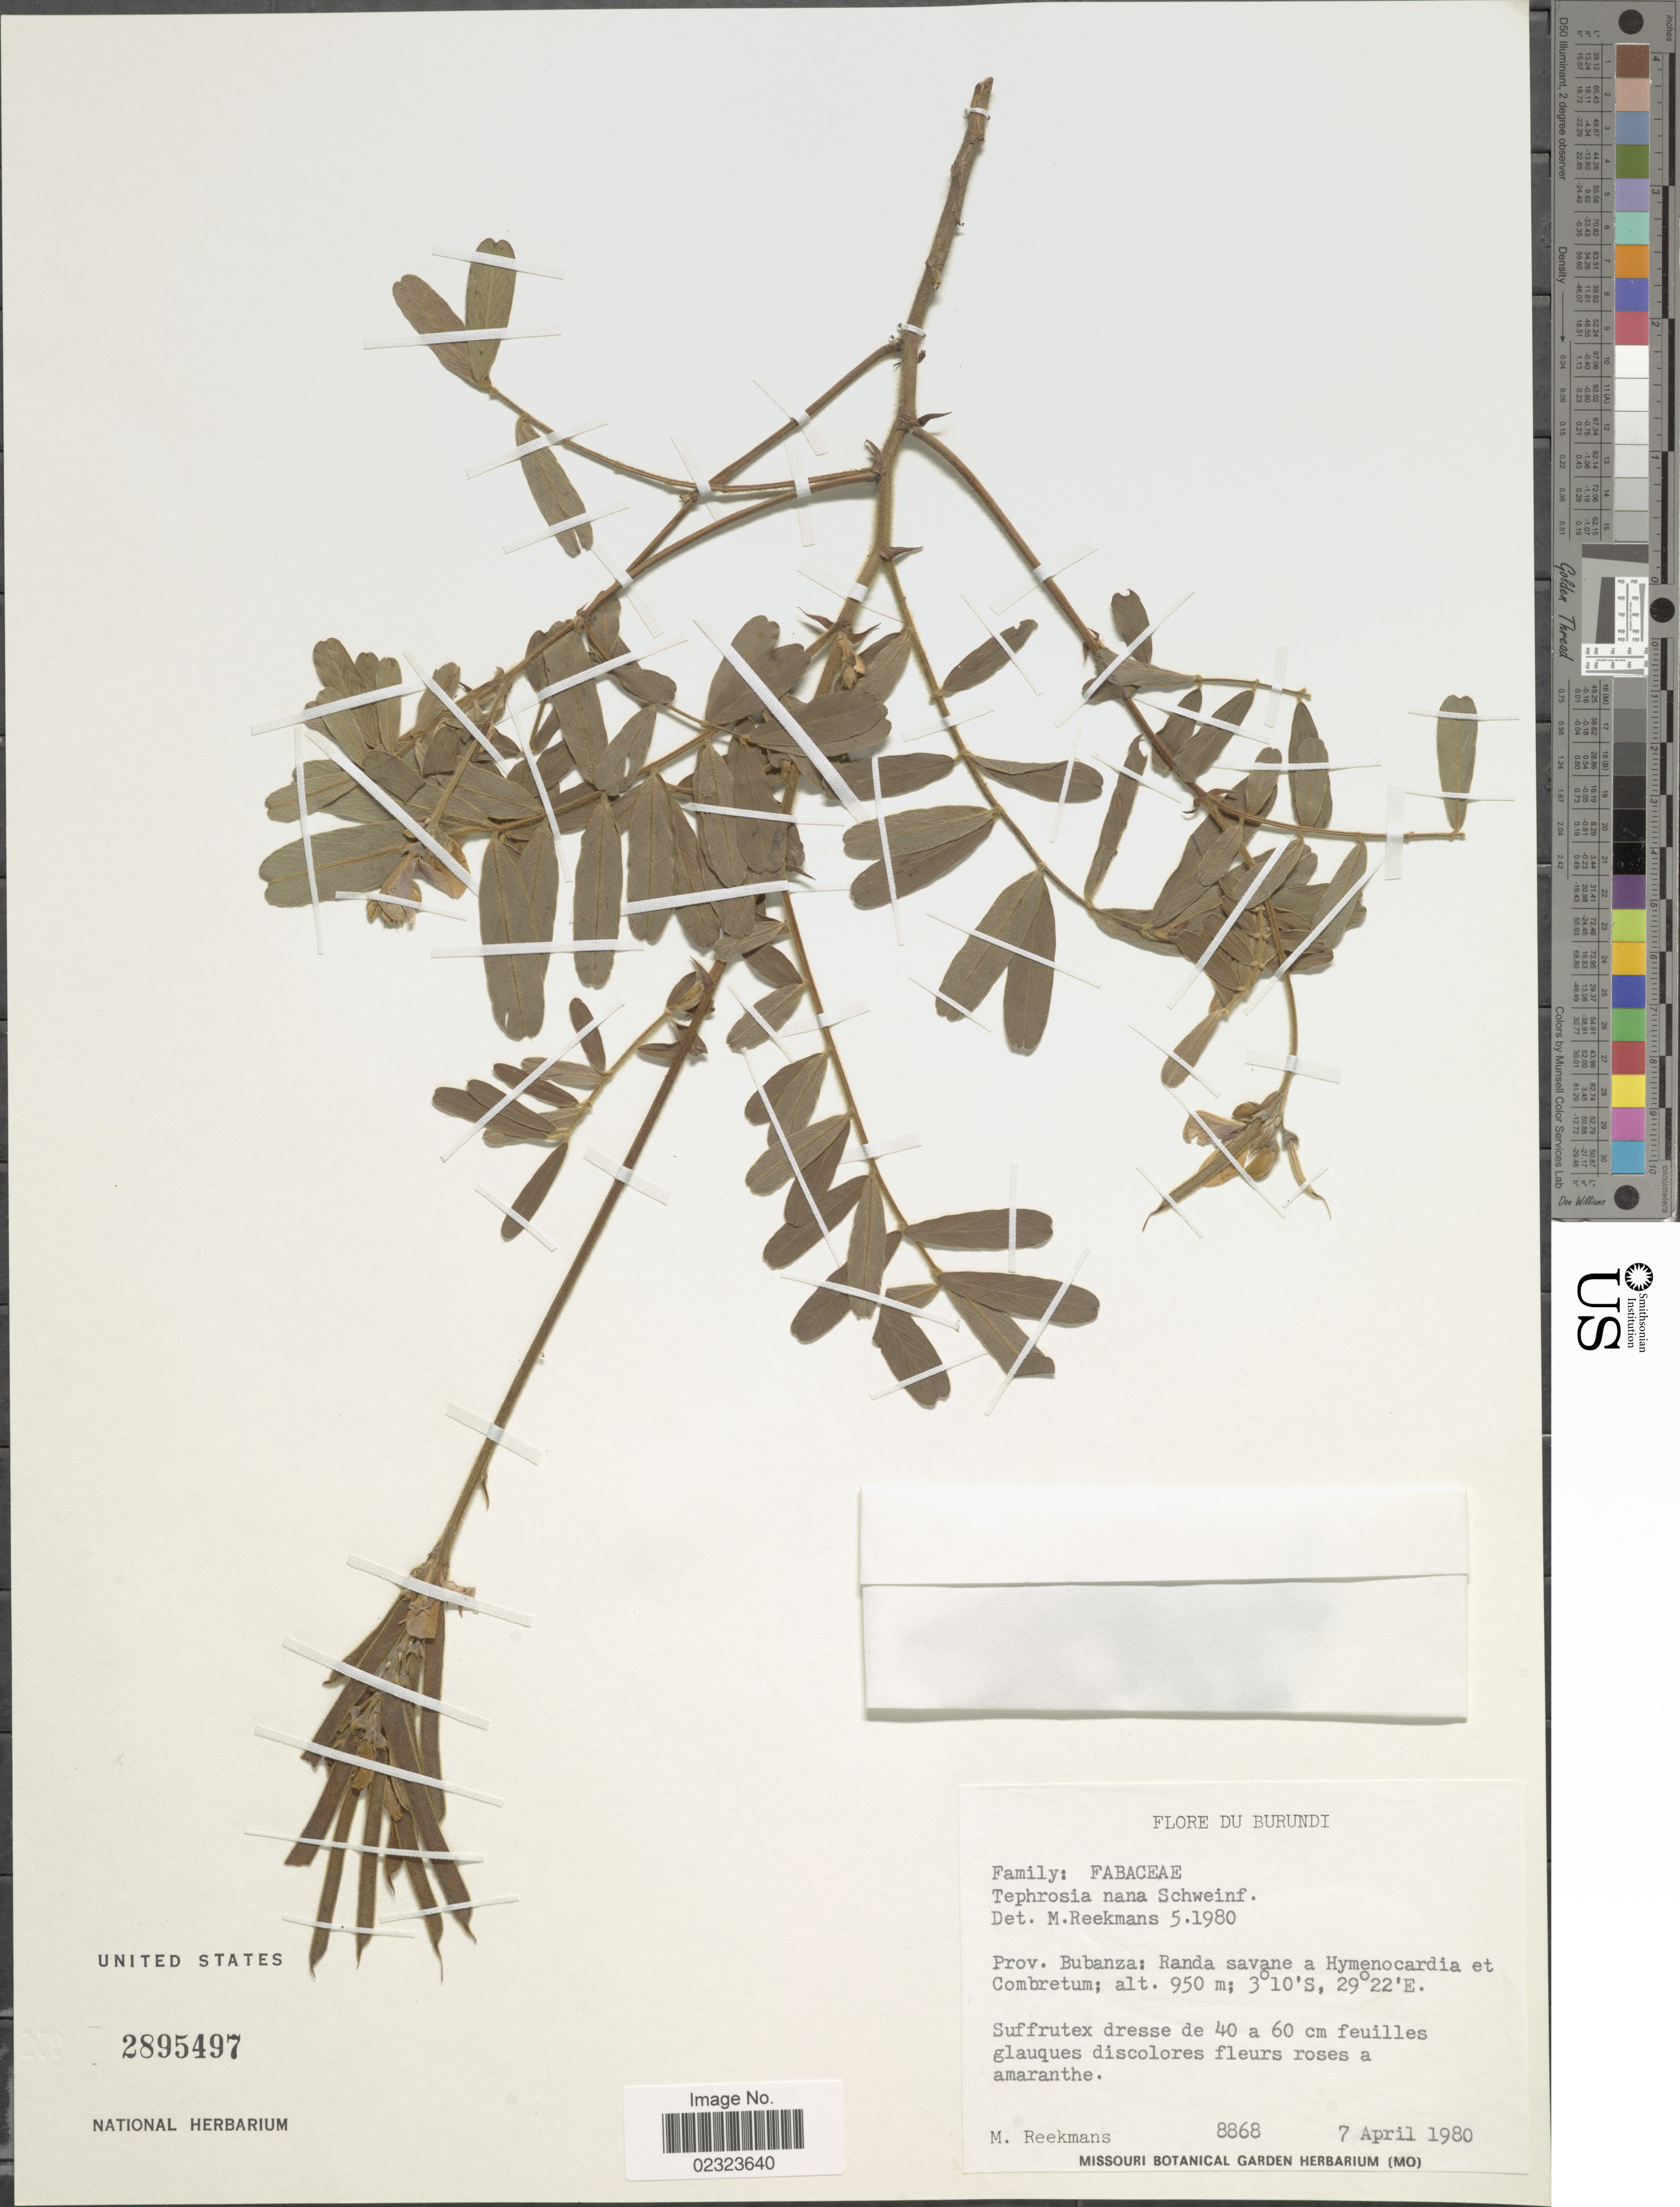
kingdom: Plantae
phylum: Tracheophyta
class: Magnoliopsida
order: Fabales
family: Fabaceae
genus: Tephrosia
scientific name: Tephrosia nana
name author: Kotschy ex Schweinf.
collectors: M. Reekmans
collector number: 8868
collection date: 1980-04-07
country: Burundi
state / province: Bubanza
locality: Randa savane a Hymenocardia et Combretum.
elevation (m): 950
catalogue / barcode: US 2895497